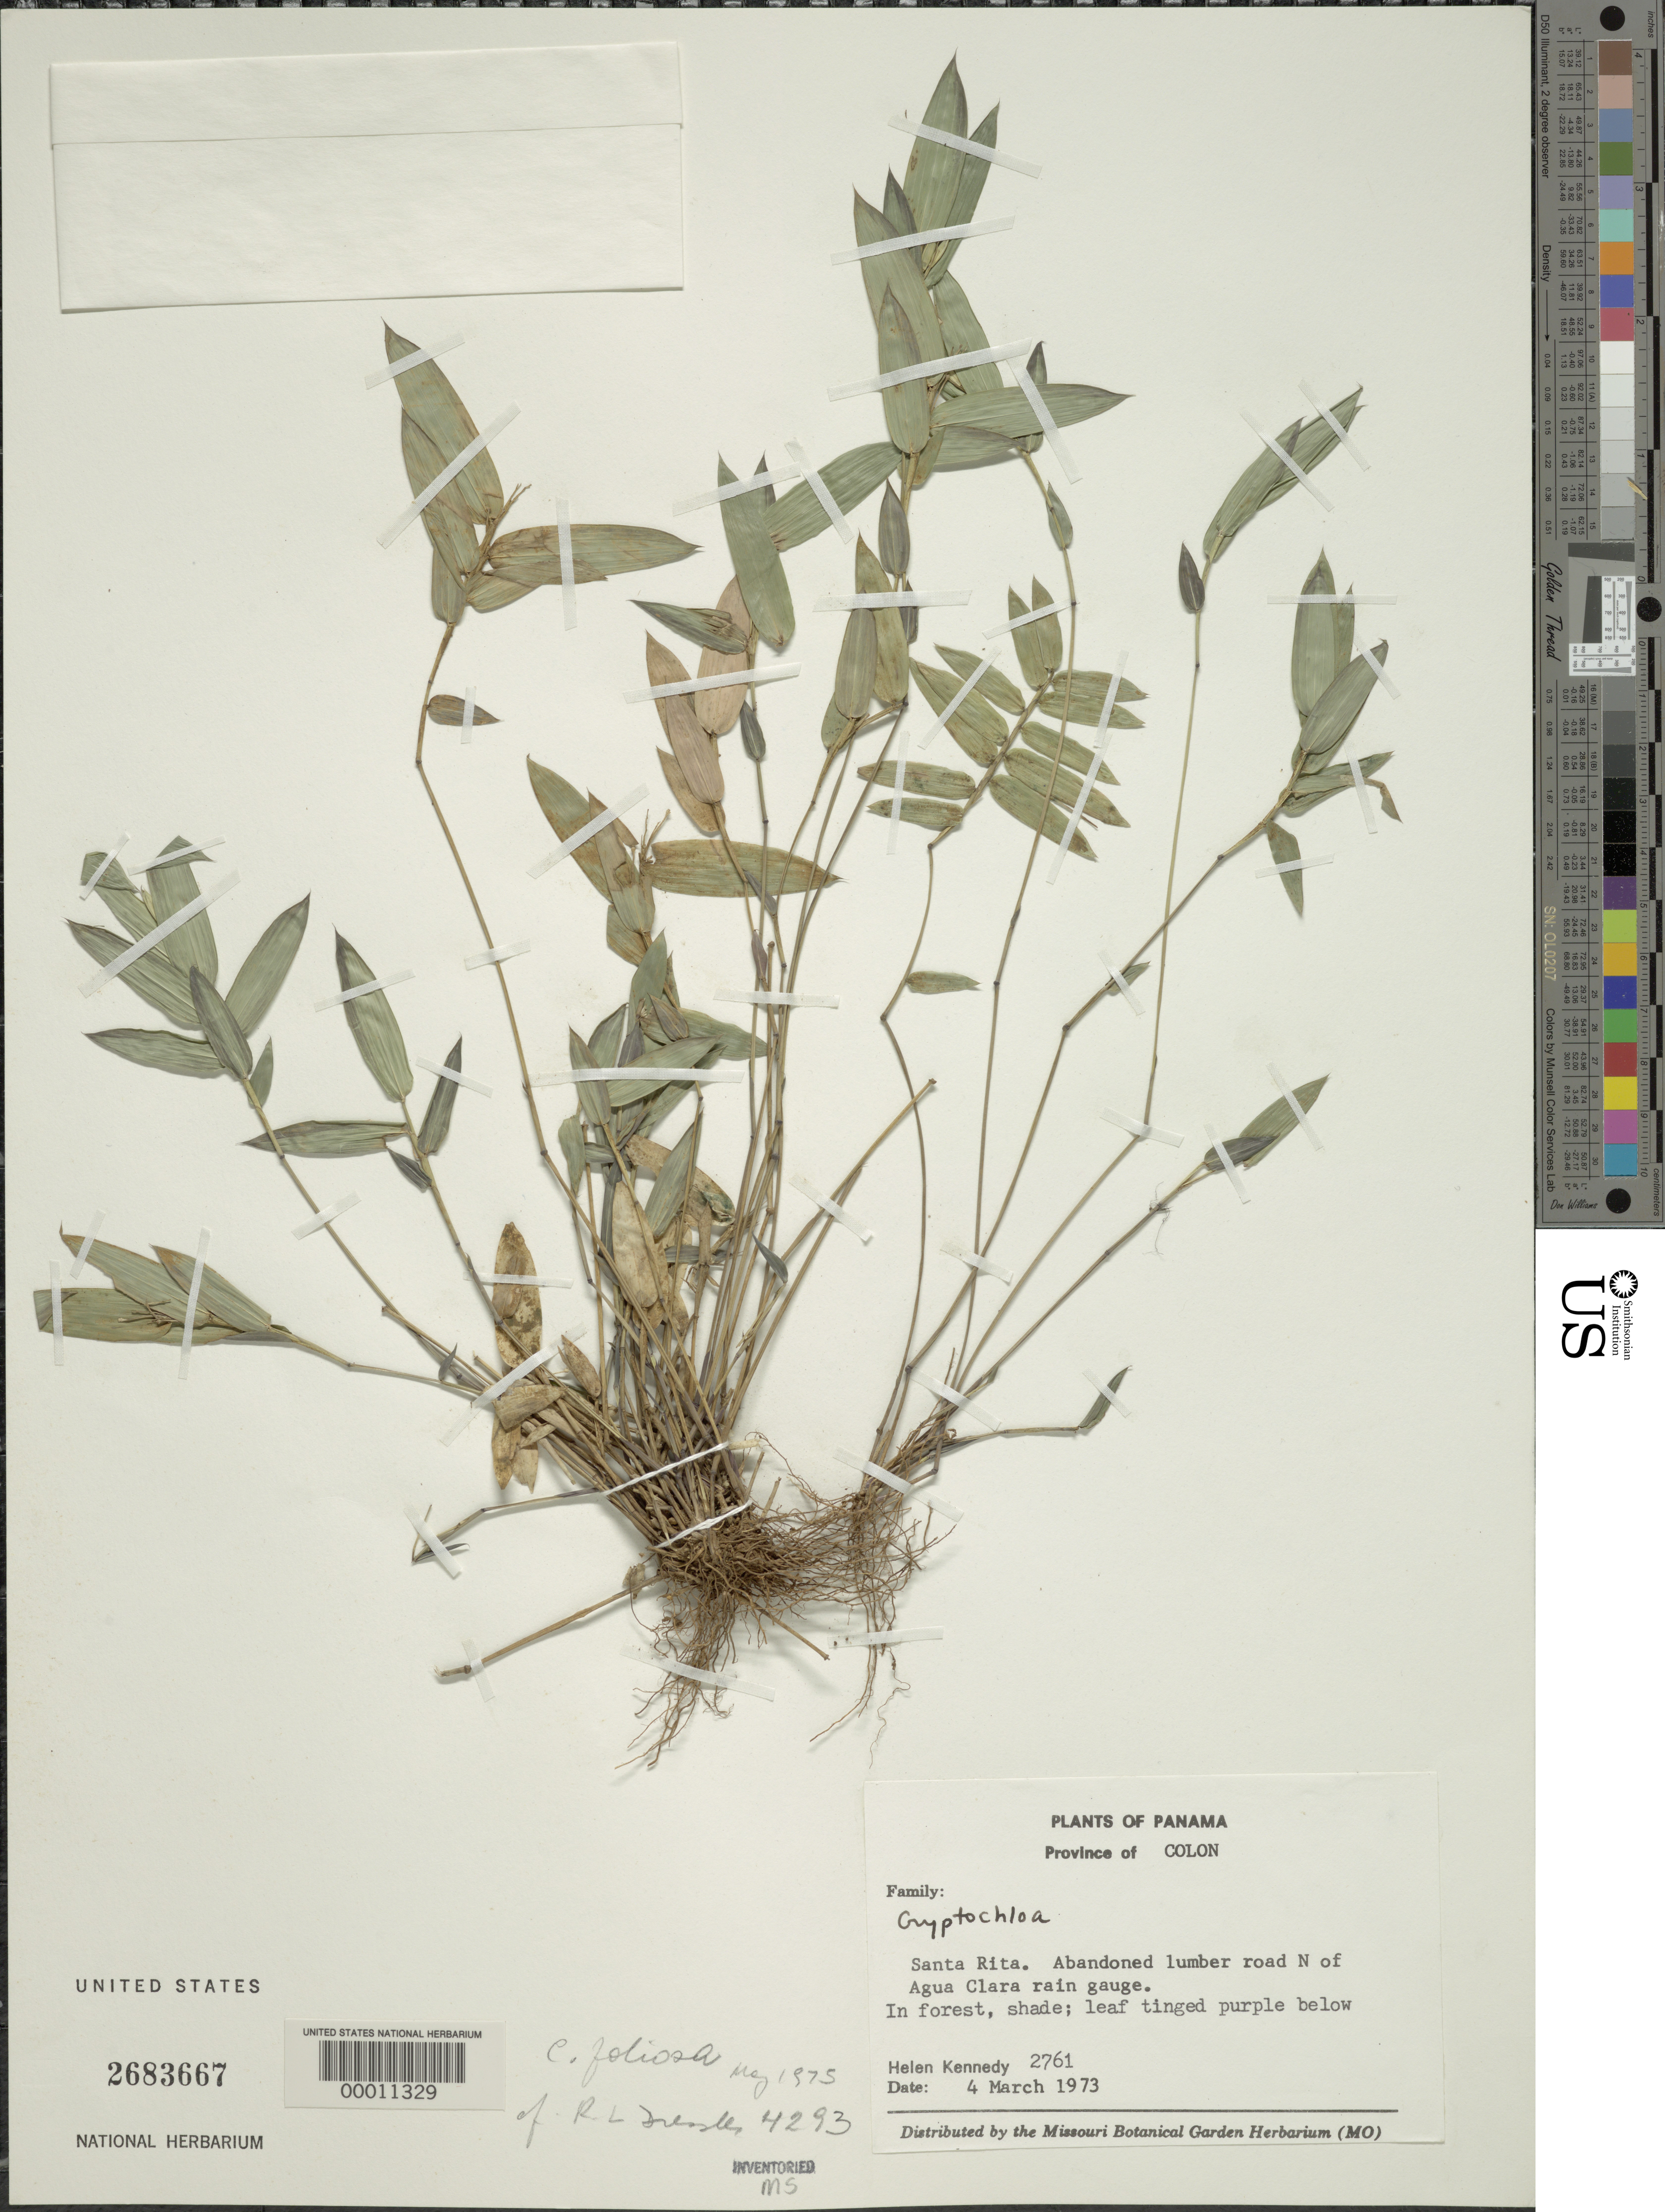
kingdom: Plantae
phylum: Tracheophyta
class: Liliopsida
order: Poales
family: Poaceae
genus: Cryptochloa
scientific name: Cryptochloa variana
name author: Swallen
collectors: H. Kennedy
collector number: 2761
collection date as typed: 04 Mar 1973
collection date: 1973-03-04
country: Panama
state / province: Colón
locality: Santa Rita, Agua Clara rain gauge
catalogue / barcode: US 2683667